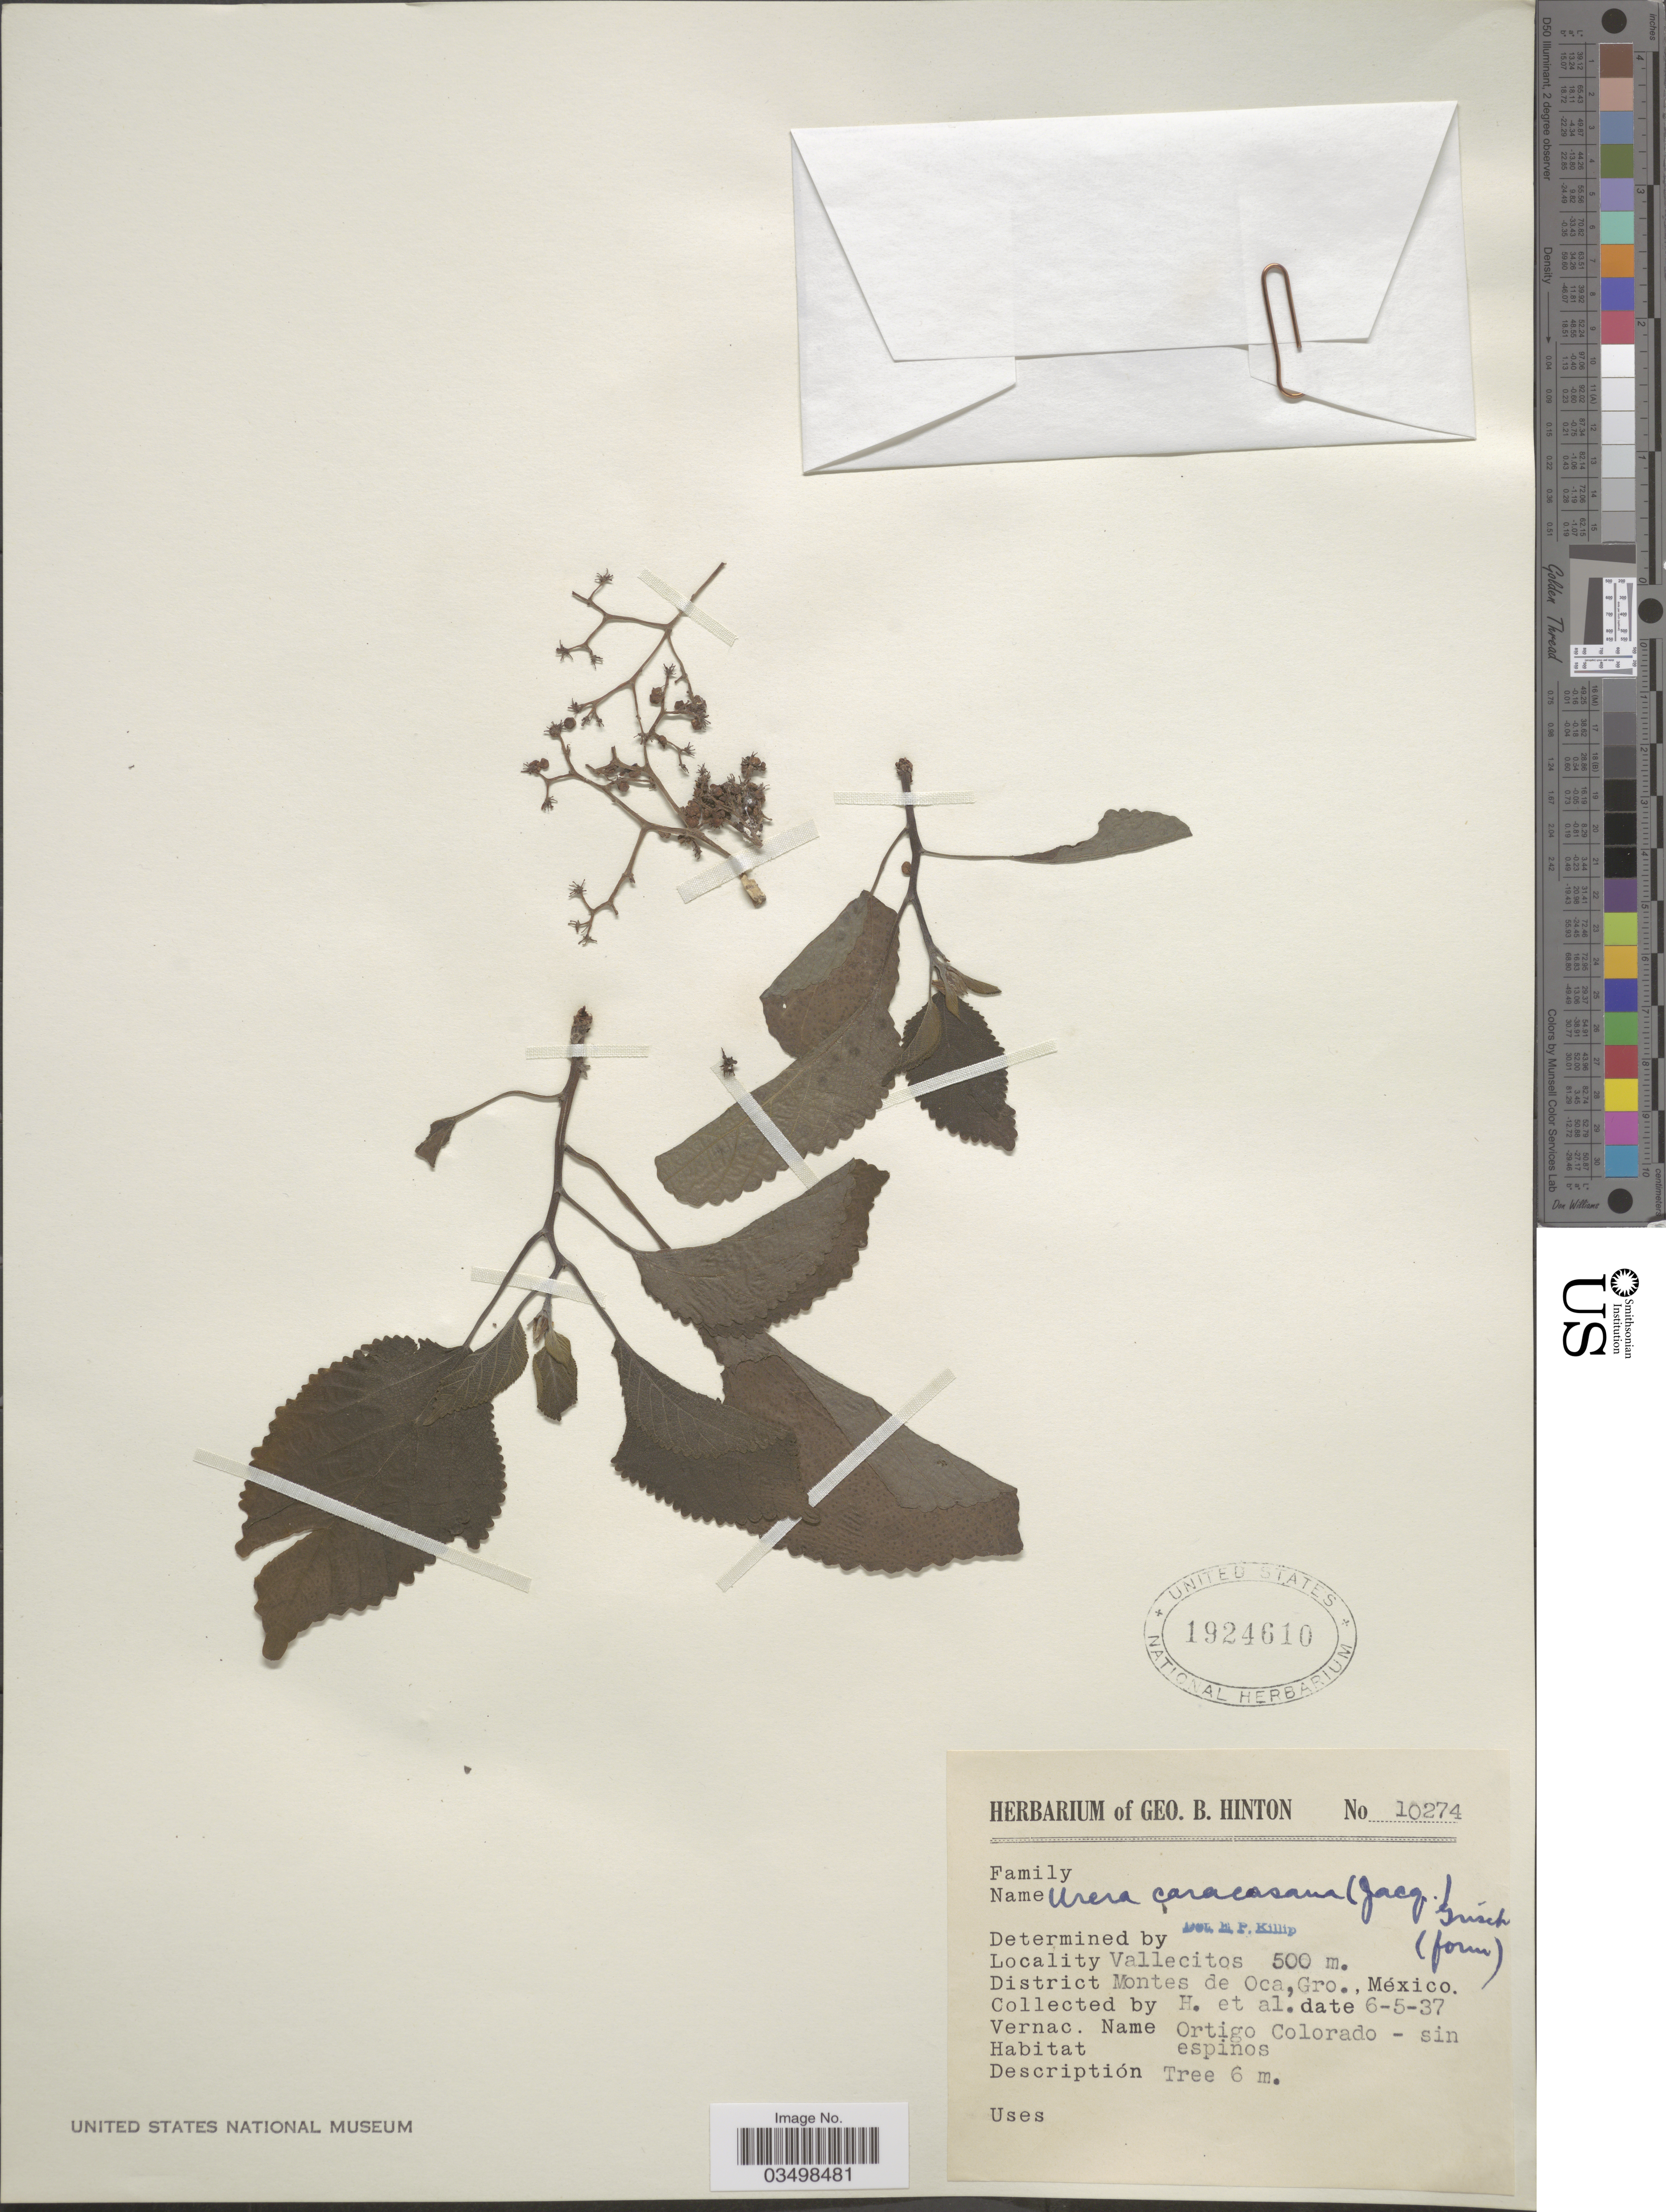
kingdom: Plantae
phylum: Tracheophyta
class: Magnoliopsida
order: Rosales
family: Urticaceae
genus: Urera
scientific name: Urera caracasana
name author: (Jacq.) Gaudich. ex Griseb.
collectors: G. B. Hinton & et al.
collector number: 10274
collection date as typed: Transcribed d/m/y: 6/5/37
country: Mexico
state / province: Guerrero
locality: Vallecitos. District Montes de Oca.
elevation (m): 500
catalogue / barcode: US 1924610